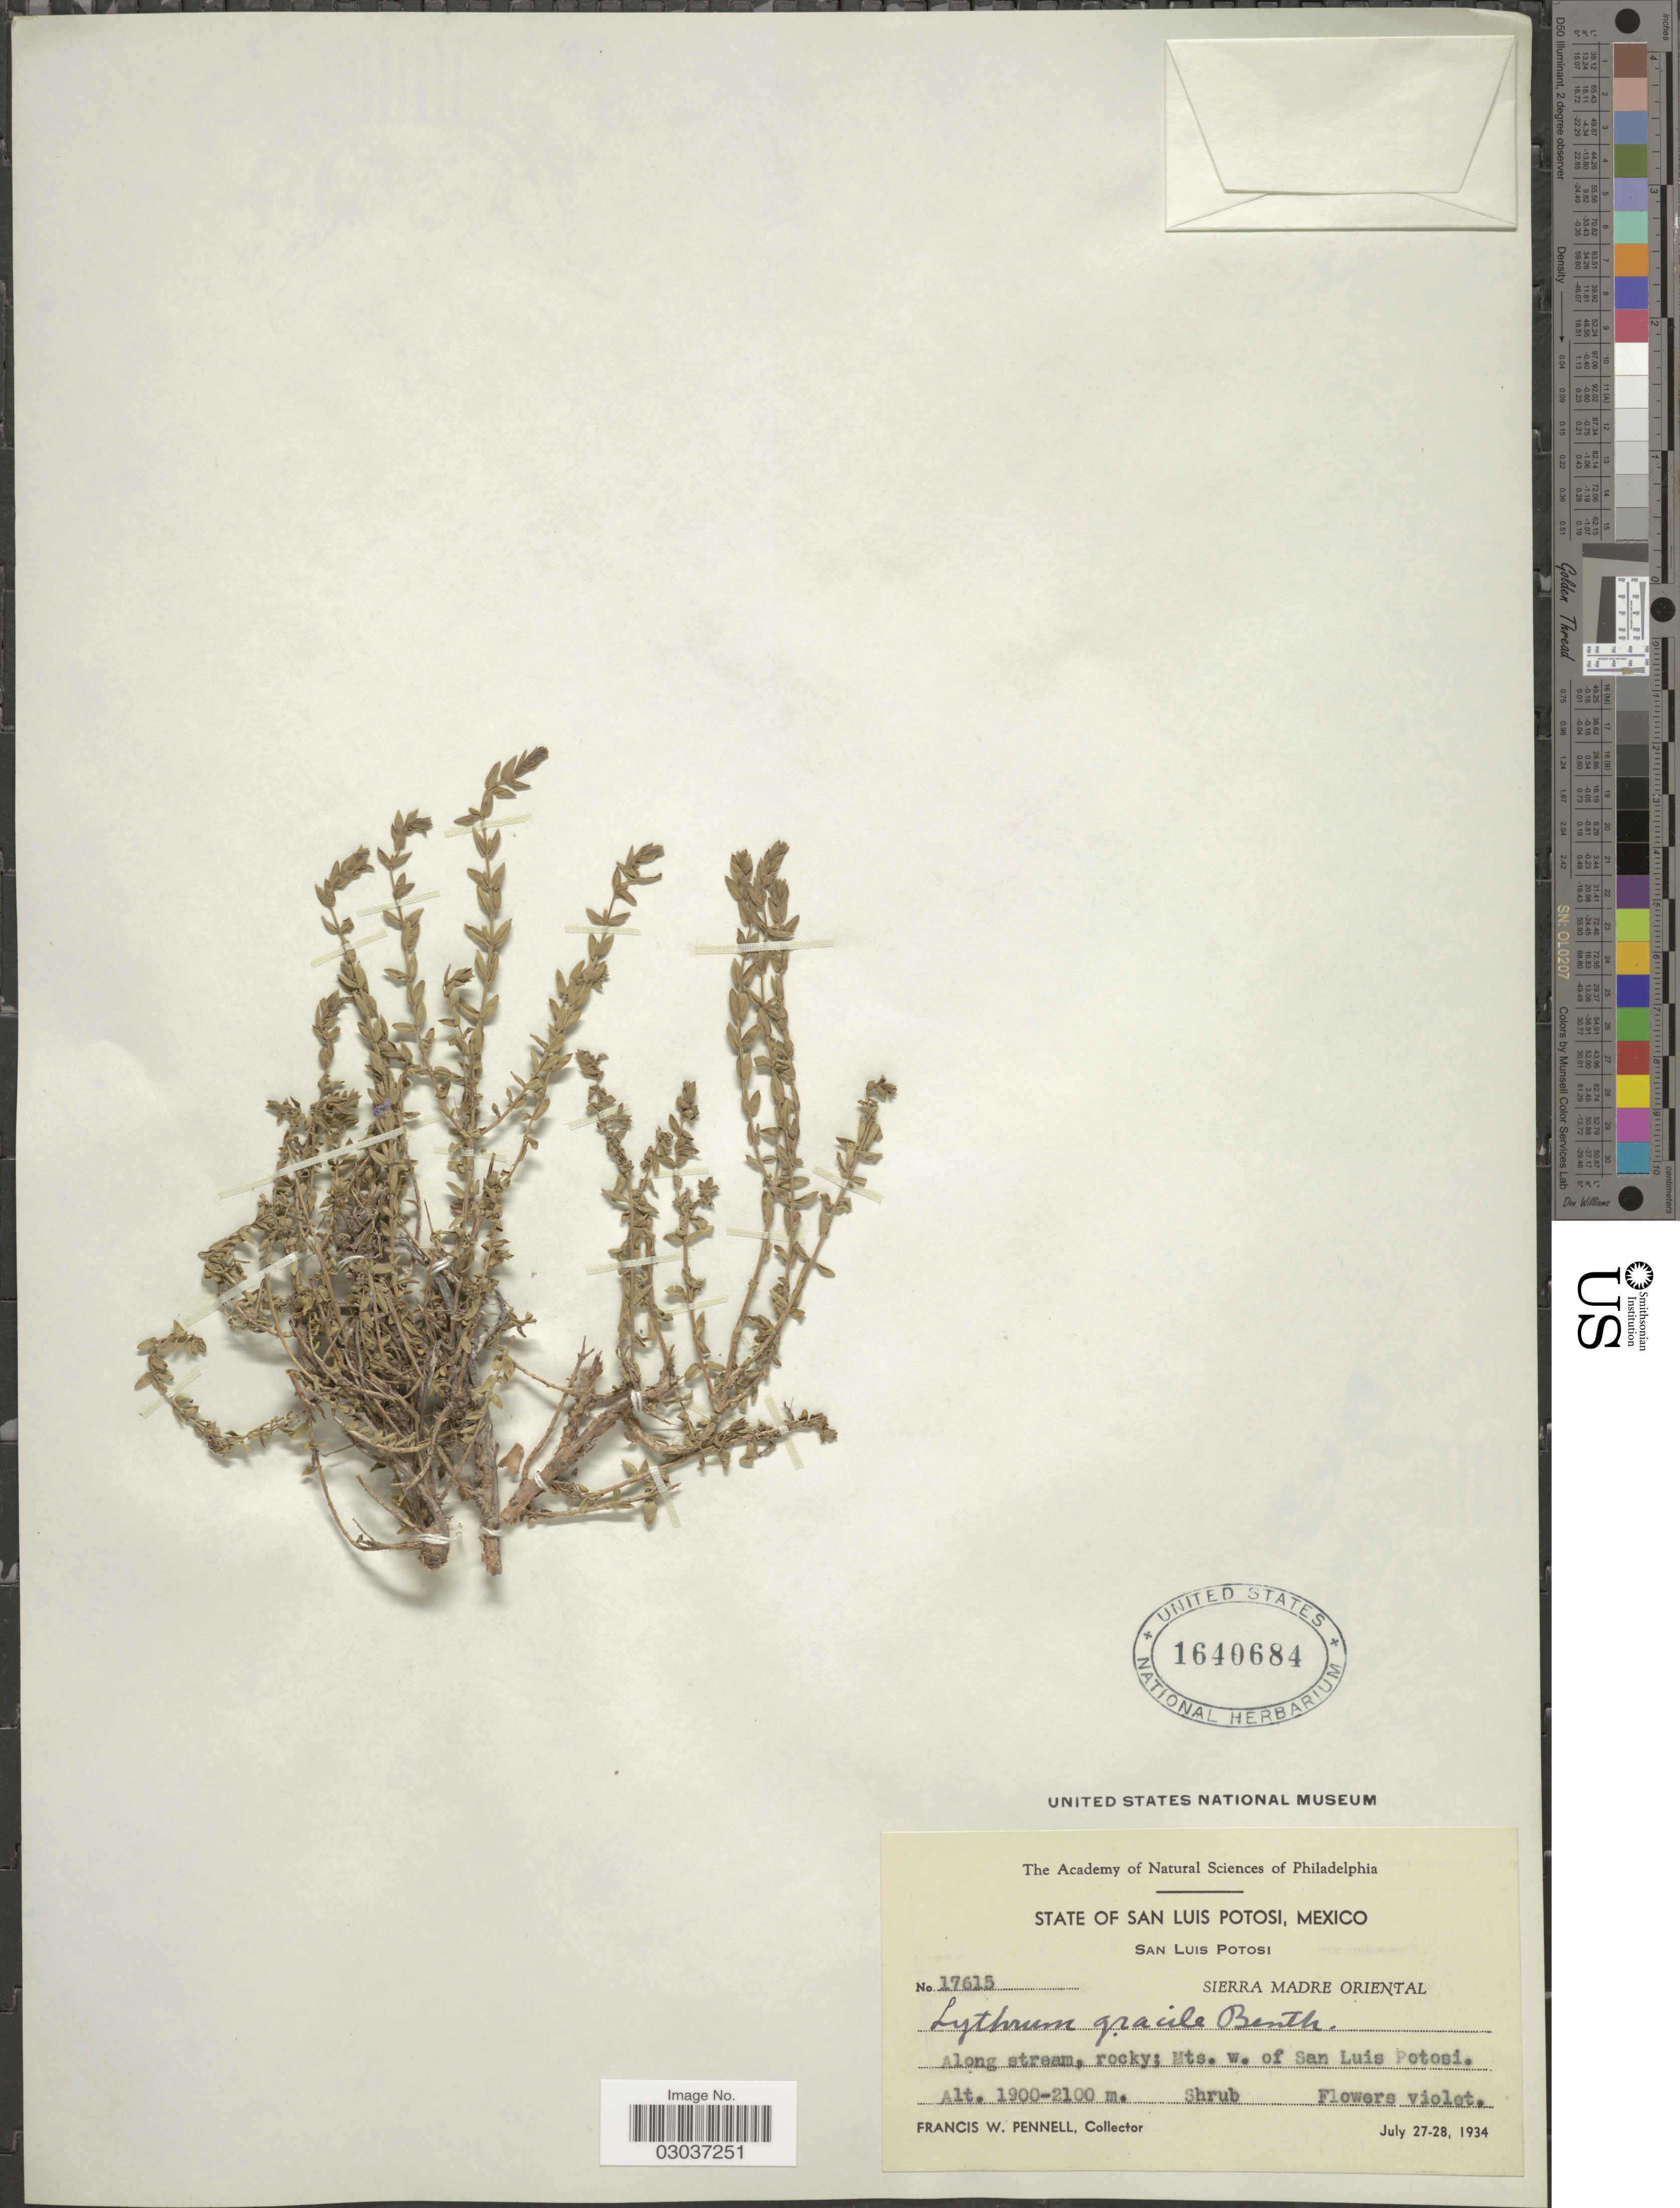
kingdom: Plantae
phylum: Tracheophyta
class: Magnoliopsida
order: Myrtales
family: Lythraceae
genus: Lythrum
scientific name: Lythrum gracile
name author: Benth.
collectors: F. W. Pennell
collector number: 17615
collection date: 1934-07-27/1934-07-28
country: Mexico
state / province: San Luis Potosí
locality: San Luis Potosi. Sierra Madre Oriental. Mts. w. of San Luis Potosi.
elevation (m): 1900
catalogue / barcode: US 1640684